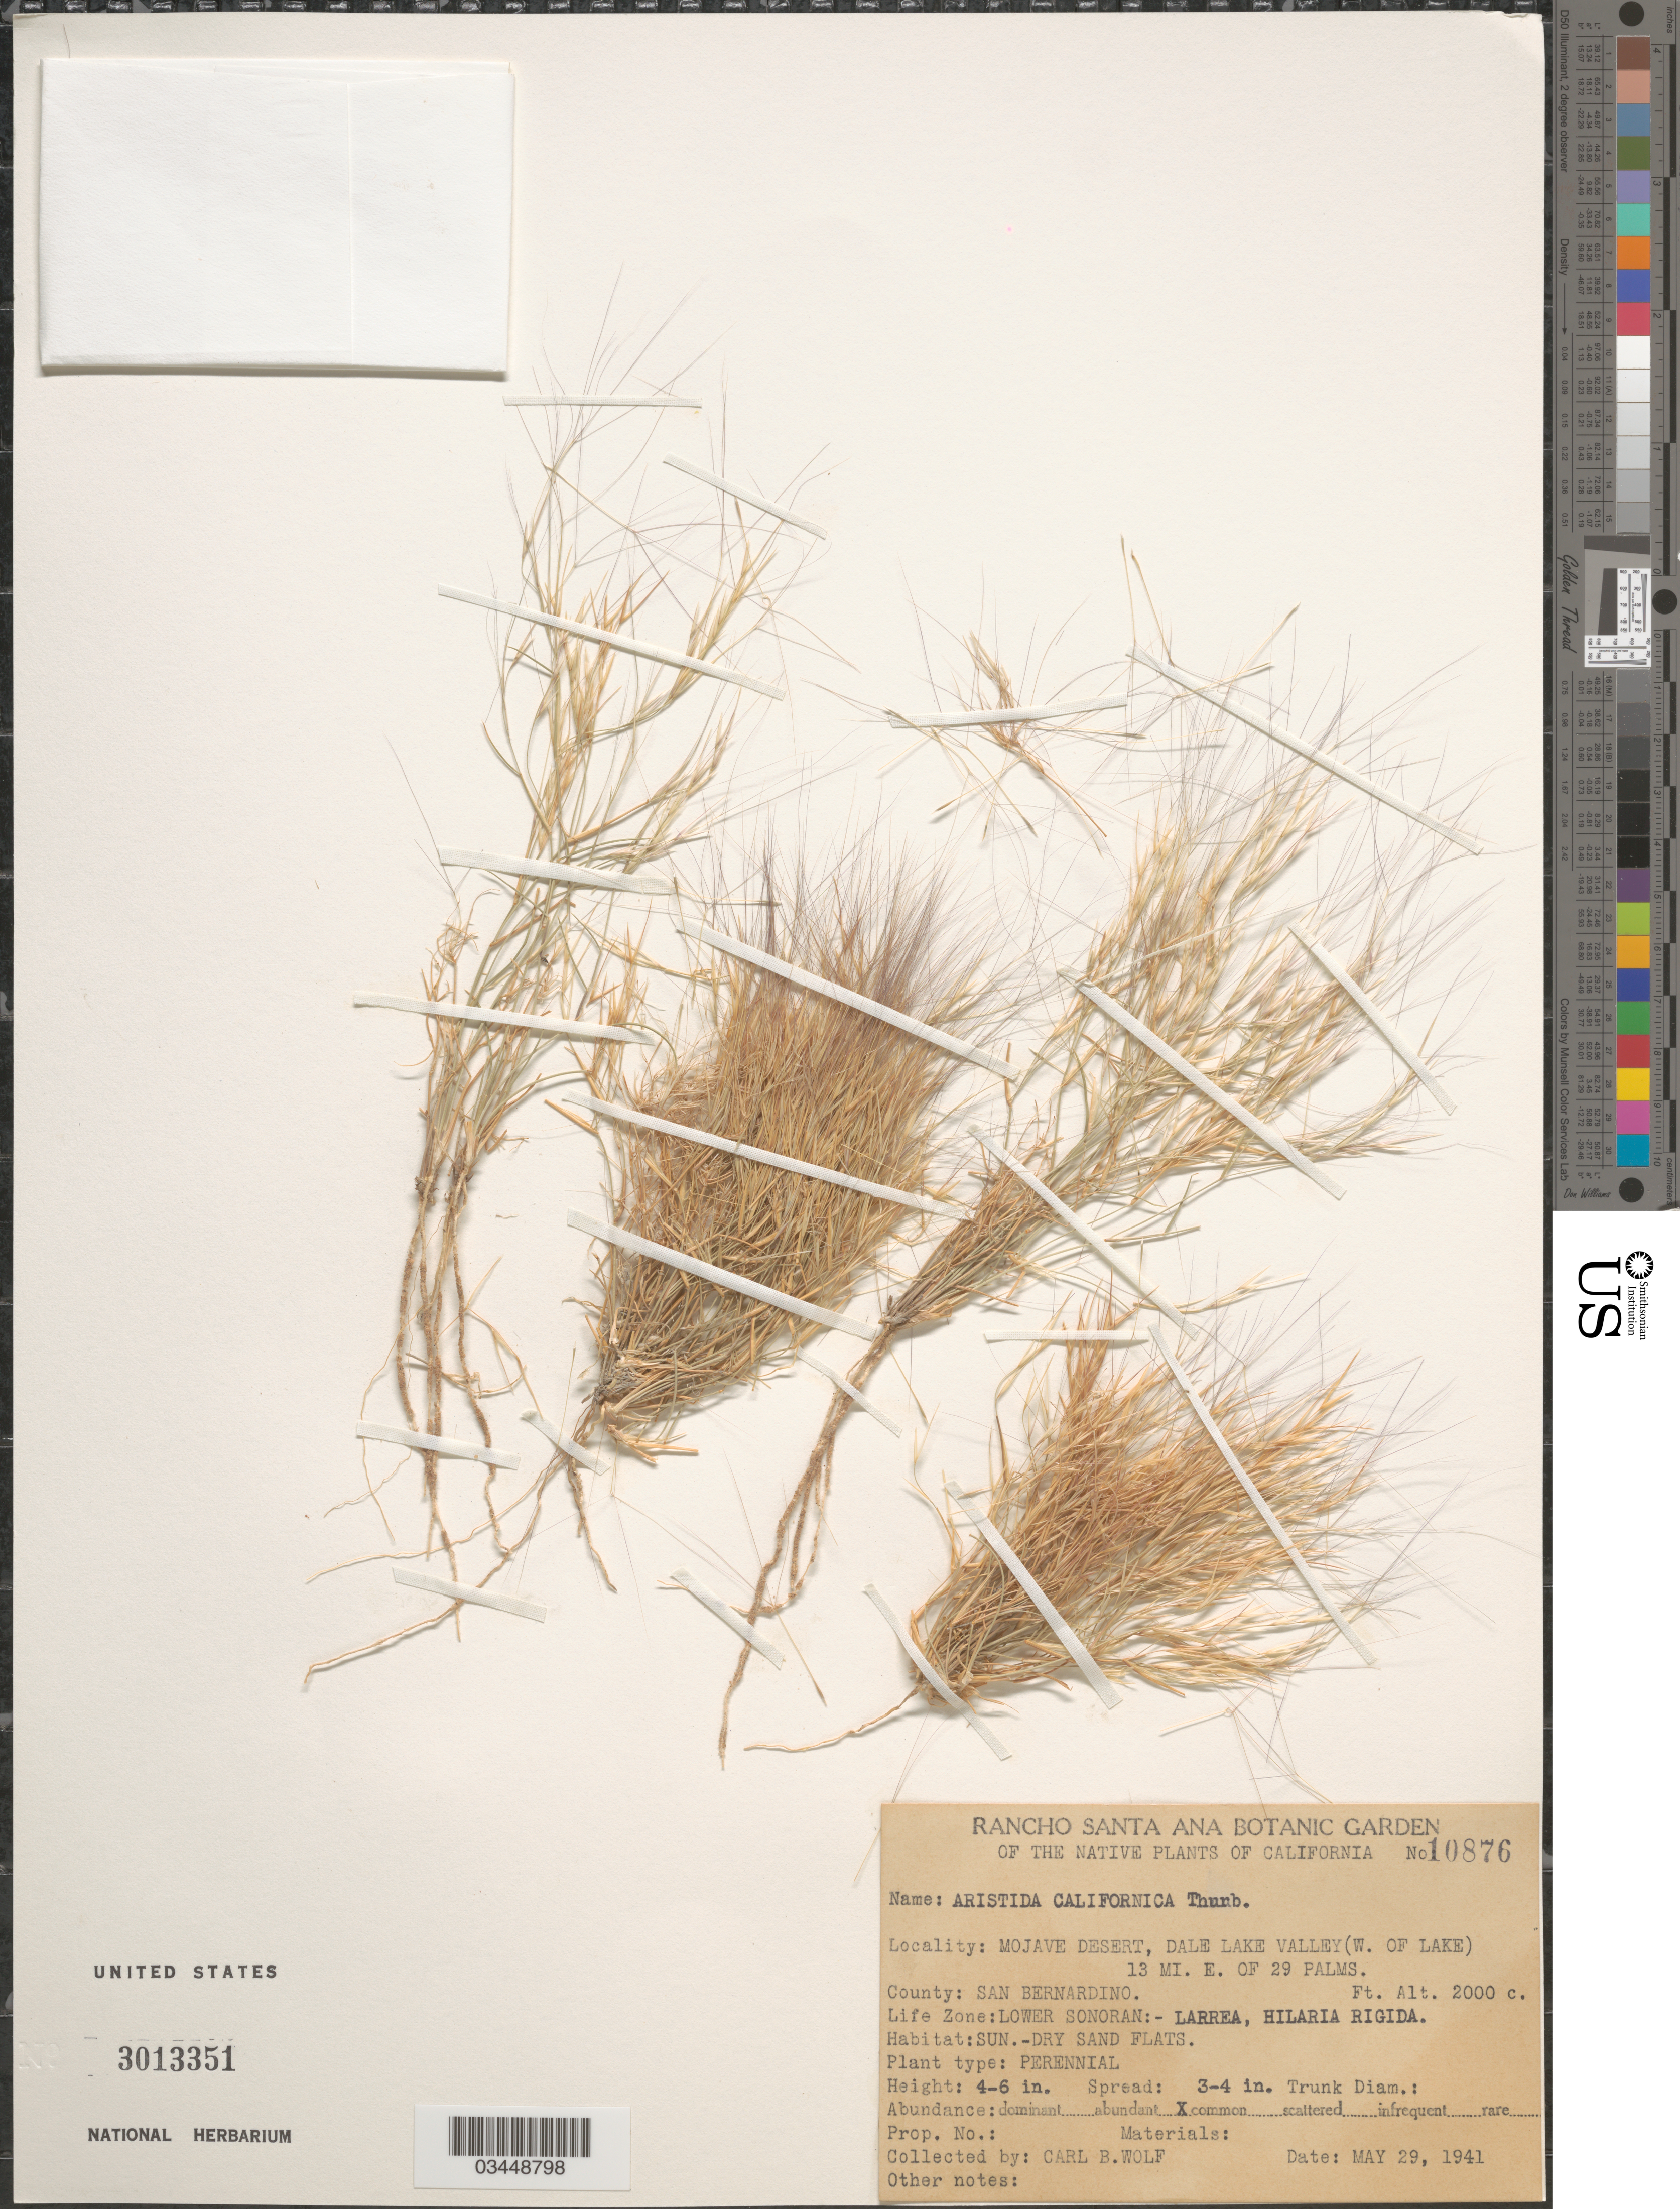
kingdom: Plantae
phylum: Tracheophyta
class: Liliopsida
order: Poales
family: Poaceae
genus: Aristida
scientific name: Aristida californica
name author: Thurb.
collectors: C. B. Wolf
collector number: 10876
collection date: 1941-05-29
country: United States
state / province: California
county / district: San Bernardino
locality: The Native plants of California. Mojave Desert, Dale Lake Valley (W. of lake) 13 mi. E. of 29 Palms. County: San Bernardino. Life Zone: Lower Sonoram.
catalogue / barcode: US 3013351